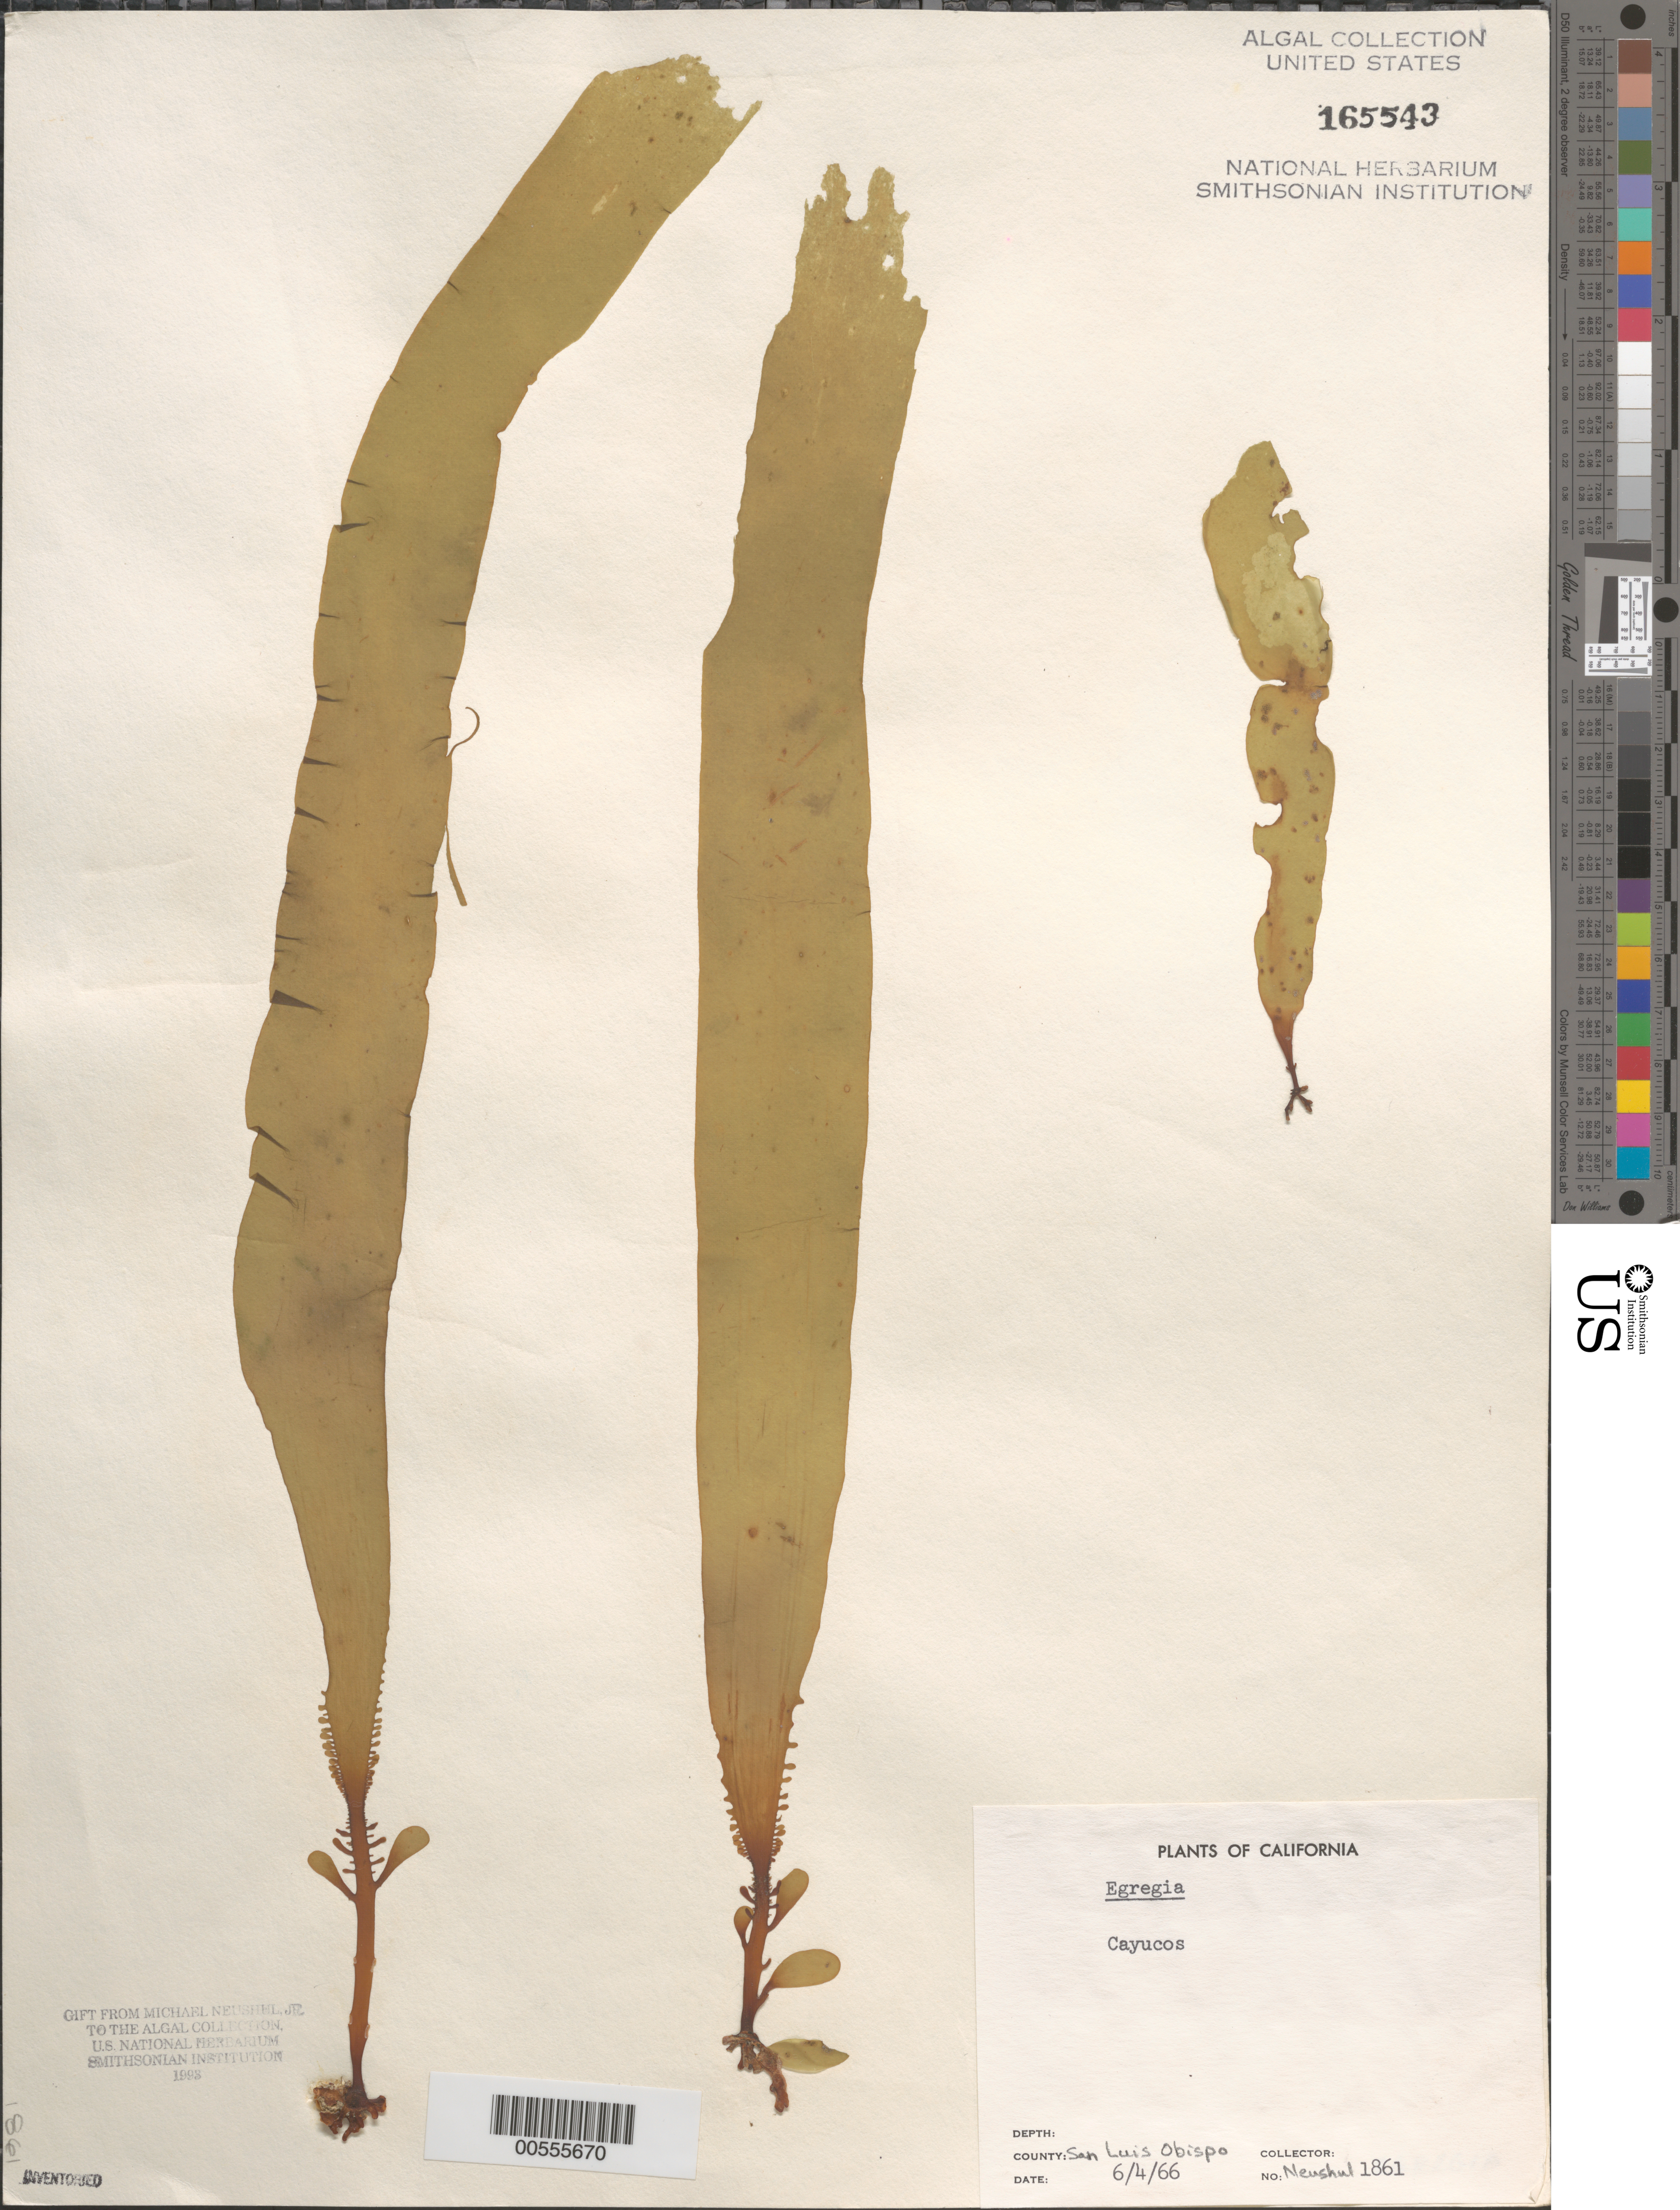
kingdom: Chromista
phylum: Ochrophyta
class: Phaeophyceae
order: Laminariales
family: Lessoniaceae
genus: Egregia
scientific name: Egregia sp.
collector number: Neushul 1861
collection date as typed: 04 Jun 1965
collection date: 1965-06-04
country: United States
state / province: California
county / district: San Luis Obispo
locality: Cayucos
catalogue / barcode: US 165543